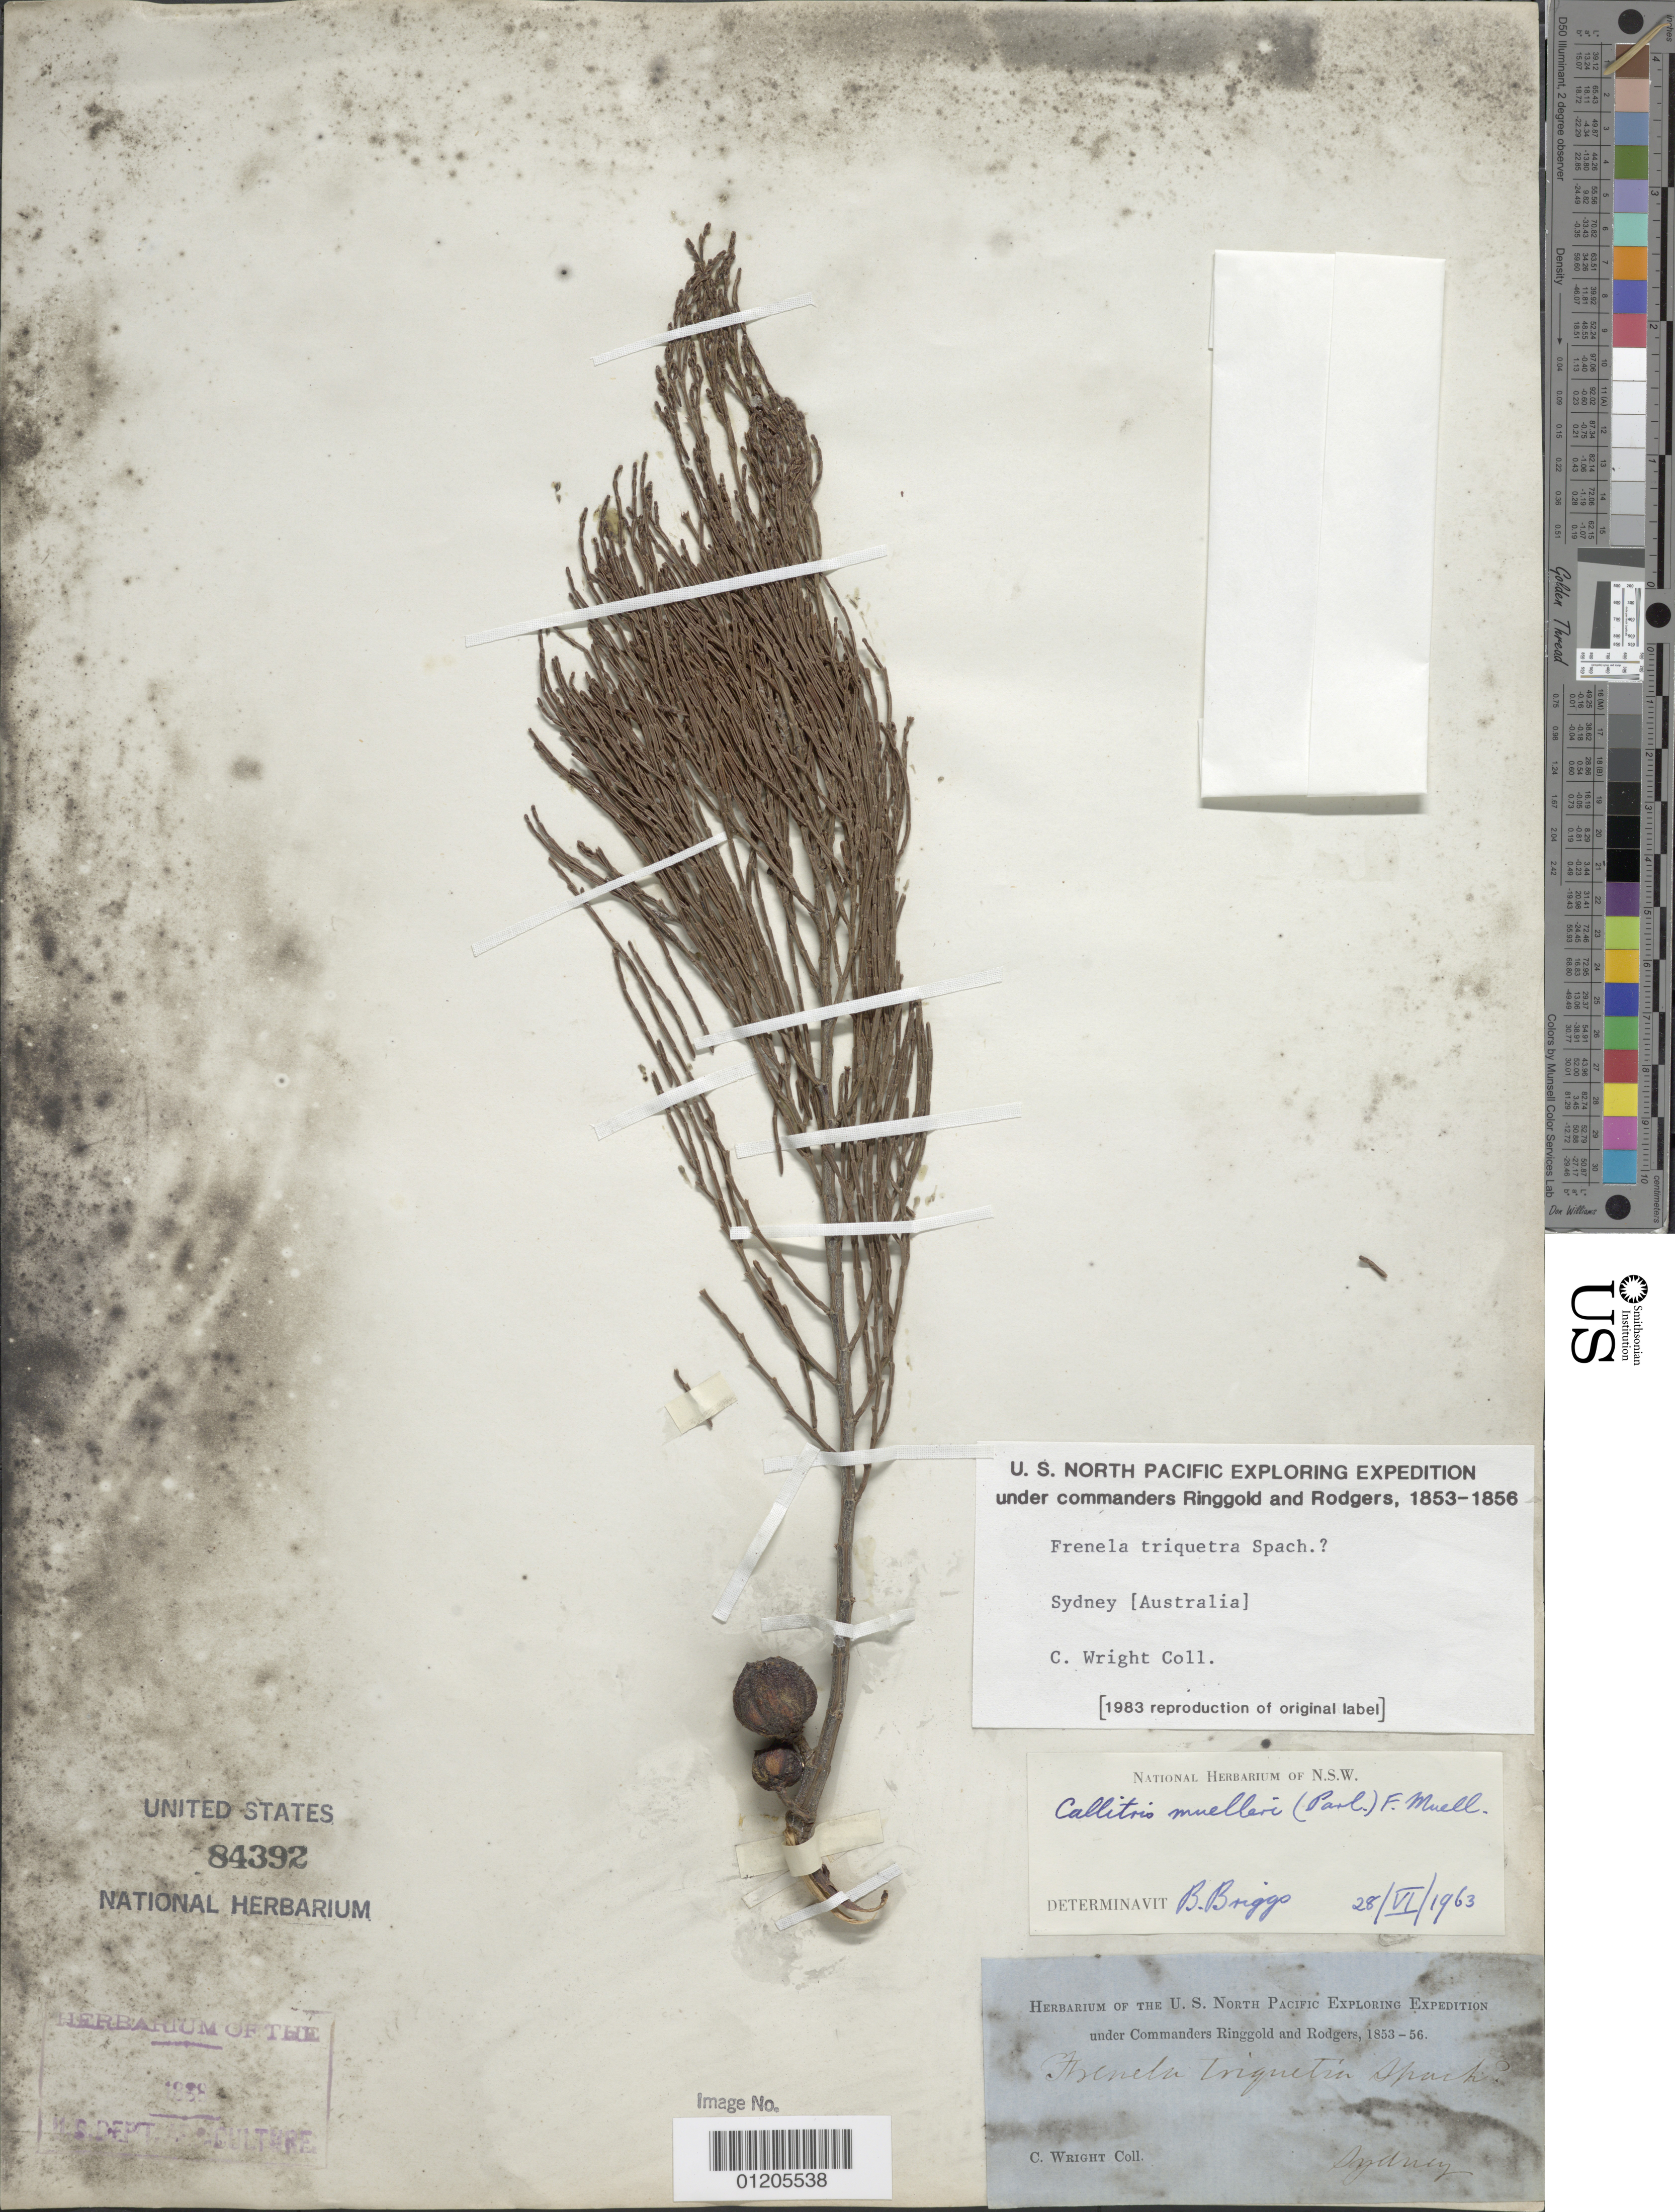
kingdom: Plantae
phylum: Tracheophyta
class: Pinopsida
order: Pinales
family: Cupressaceae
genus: Callitris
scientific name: Callitris muelleri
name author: Benth. & Hook. f. ex F. Muell.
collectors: C. Wright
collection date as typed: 1853 to -- -- 1856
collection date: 1853/1856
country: Australia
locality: Sydney.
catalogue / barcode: US 84392